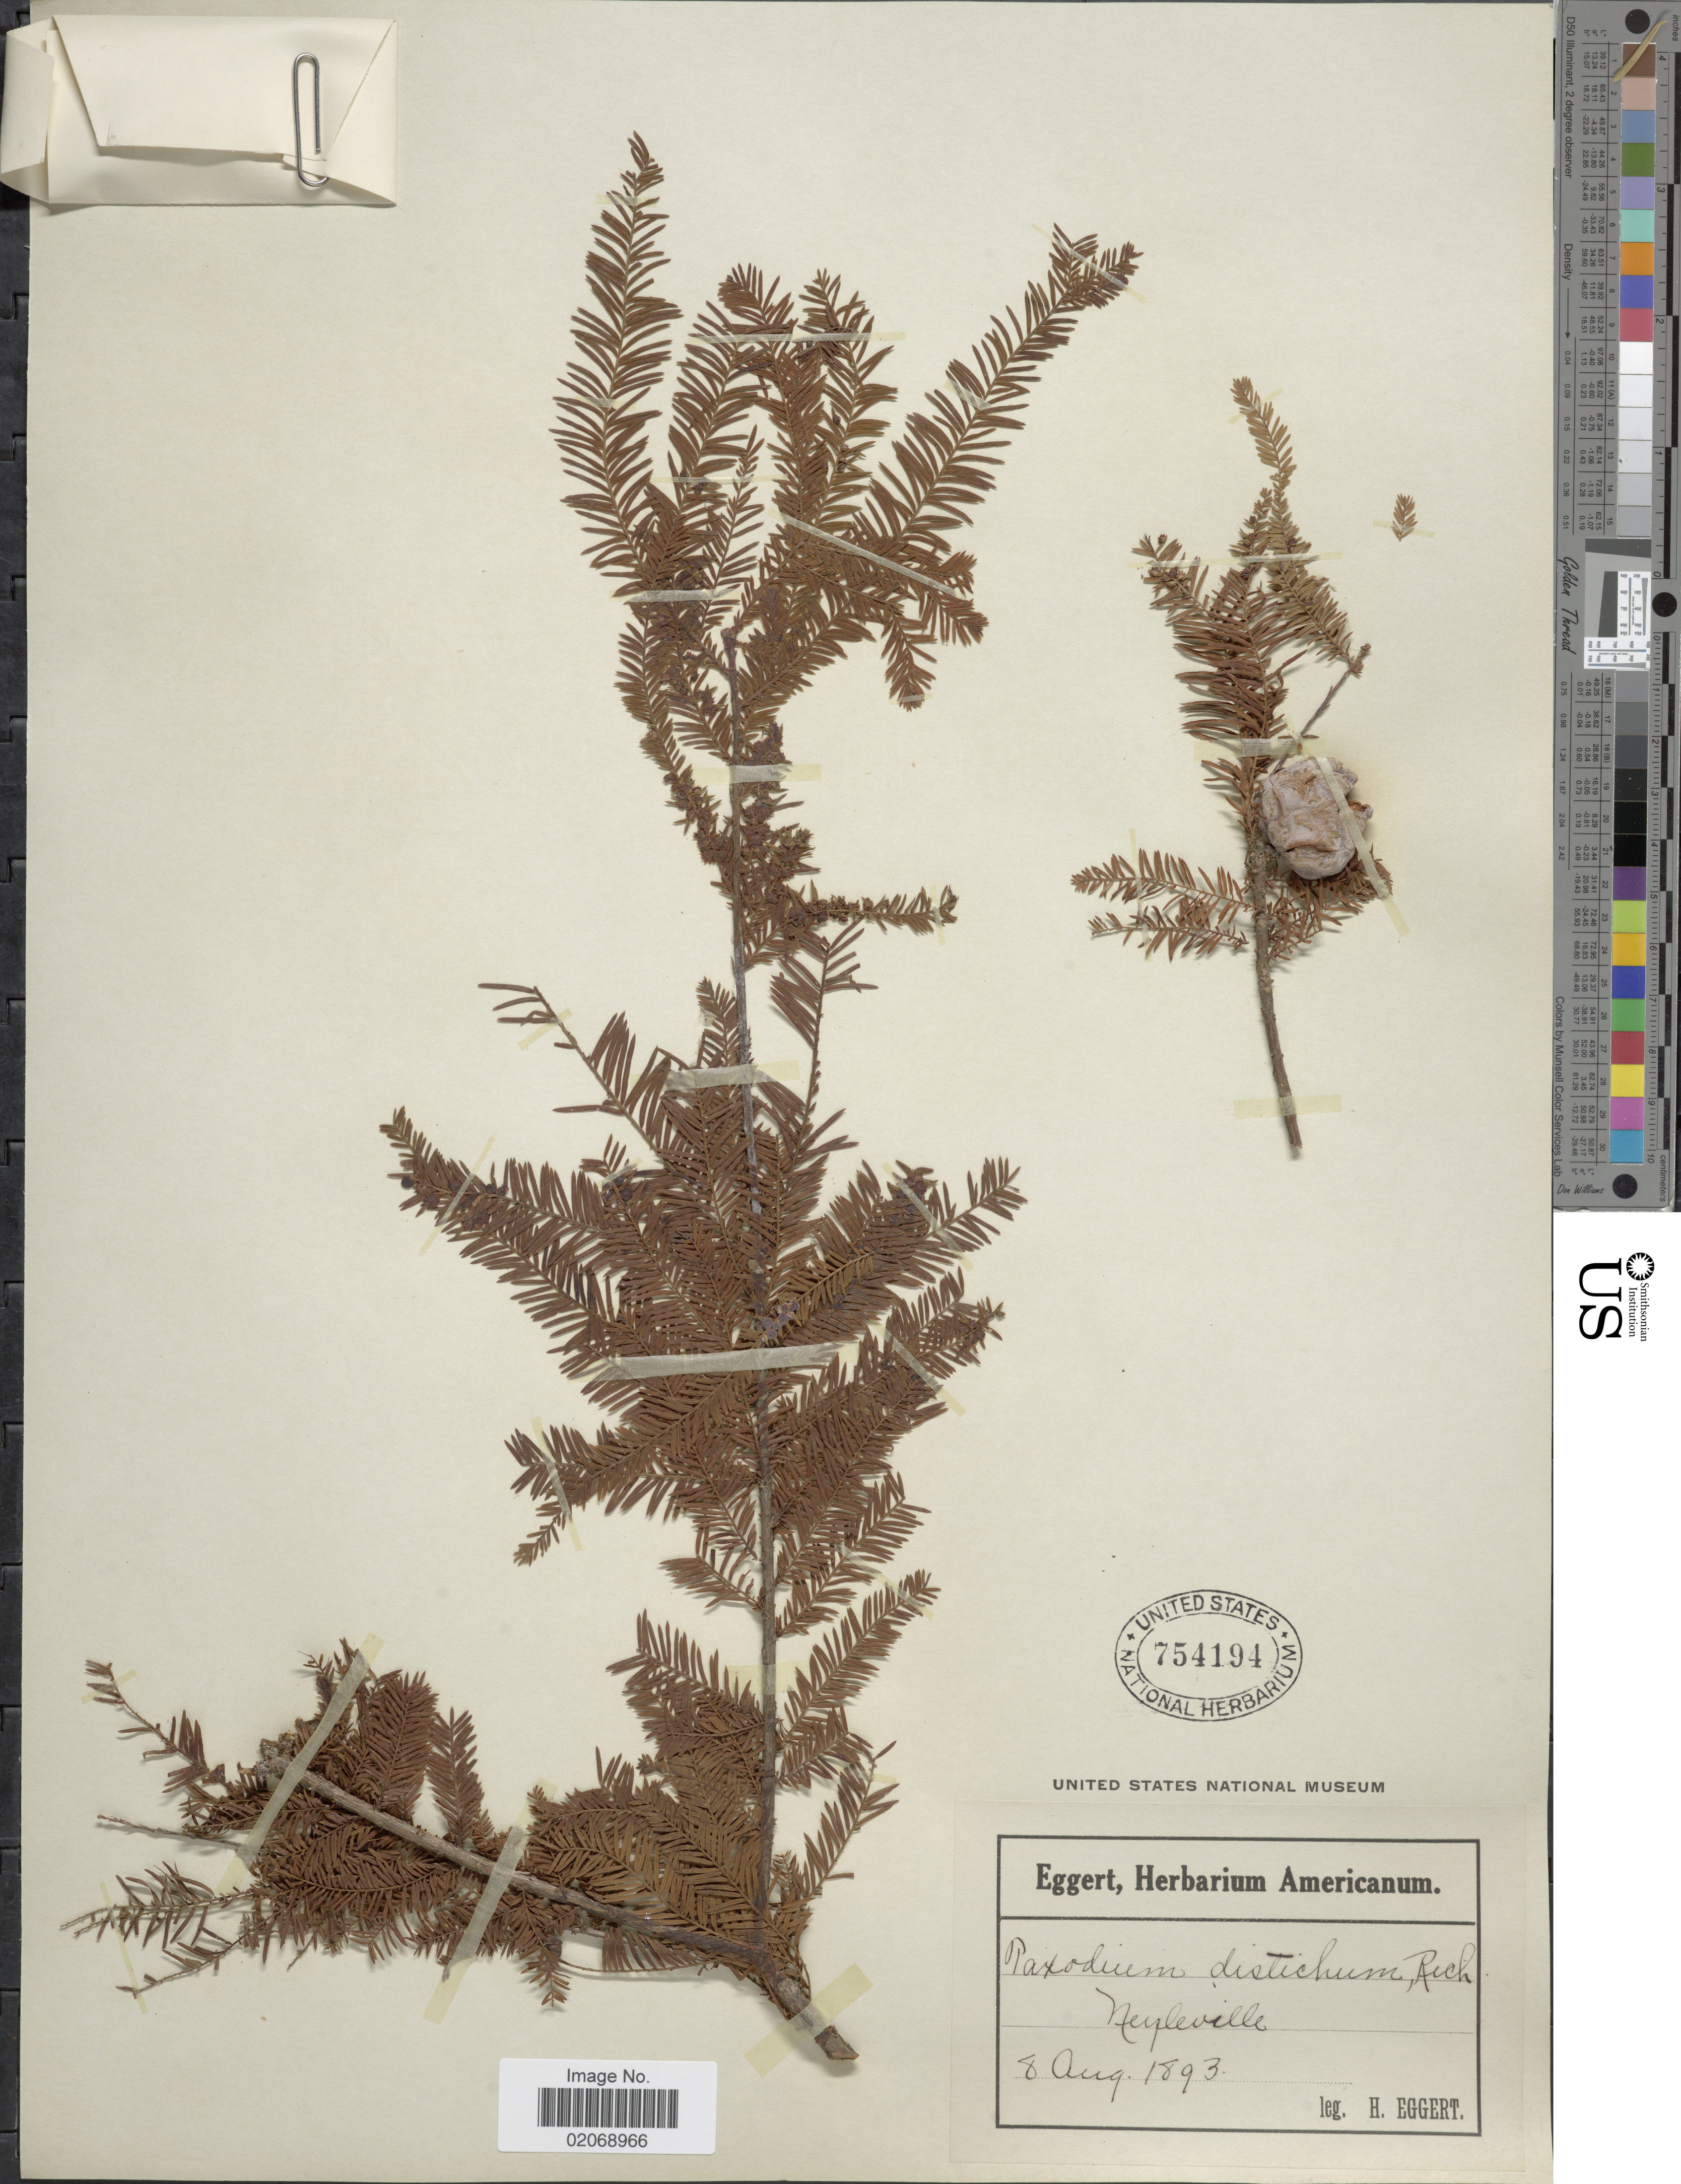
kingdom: Plantae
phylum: Tracheophyta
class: Pinopsida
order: Pinales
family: Cupressaceae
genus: Taxodium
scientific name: Taxodium distichum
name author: (L.) Rich.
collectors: H. Eggert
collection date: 1893-08-08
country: United States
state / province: Missouri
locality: Neelyville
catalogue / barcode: US 754194